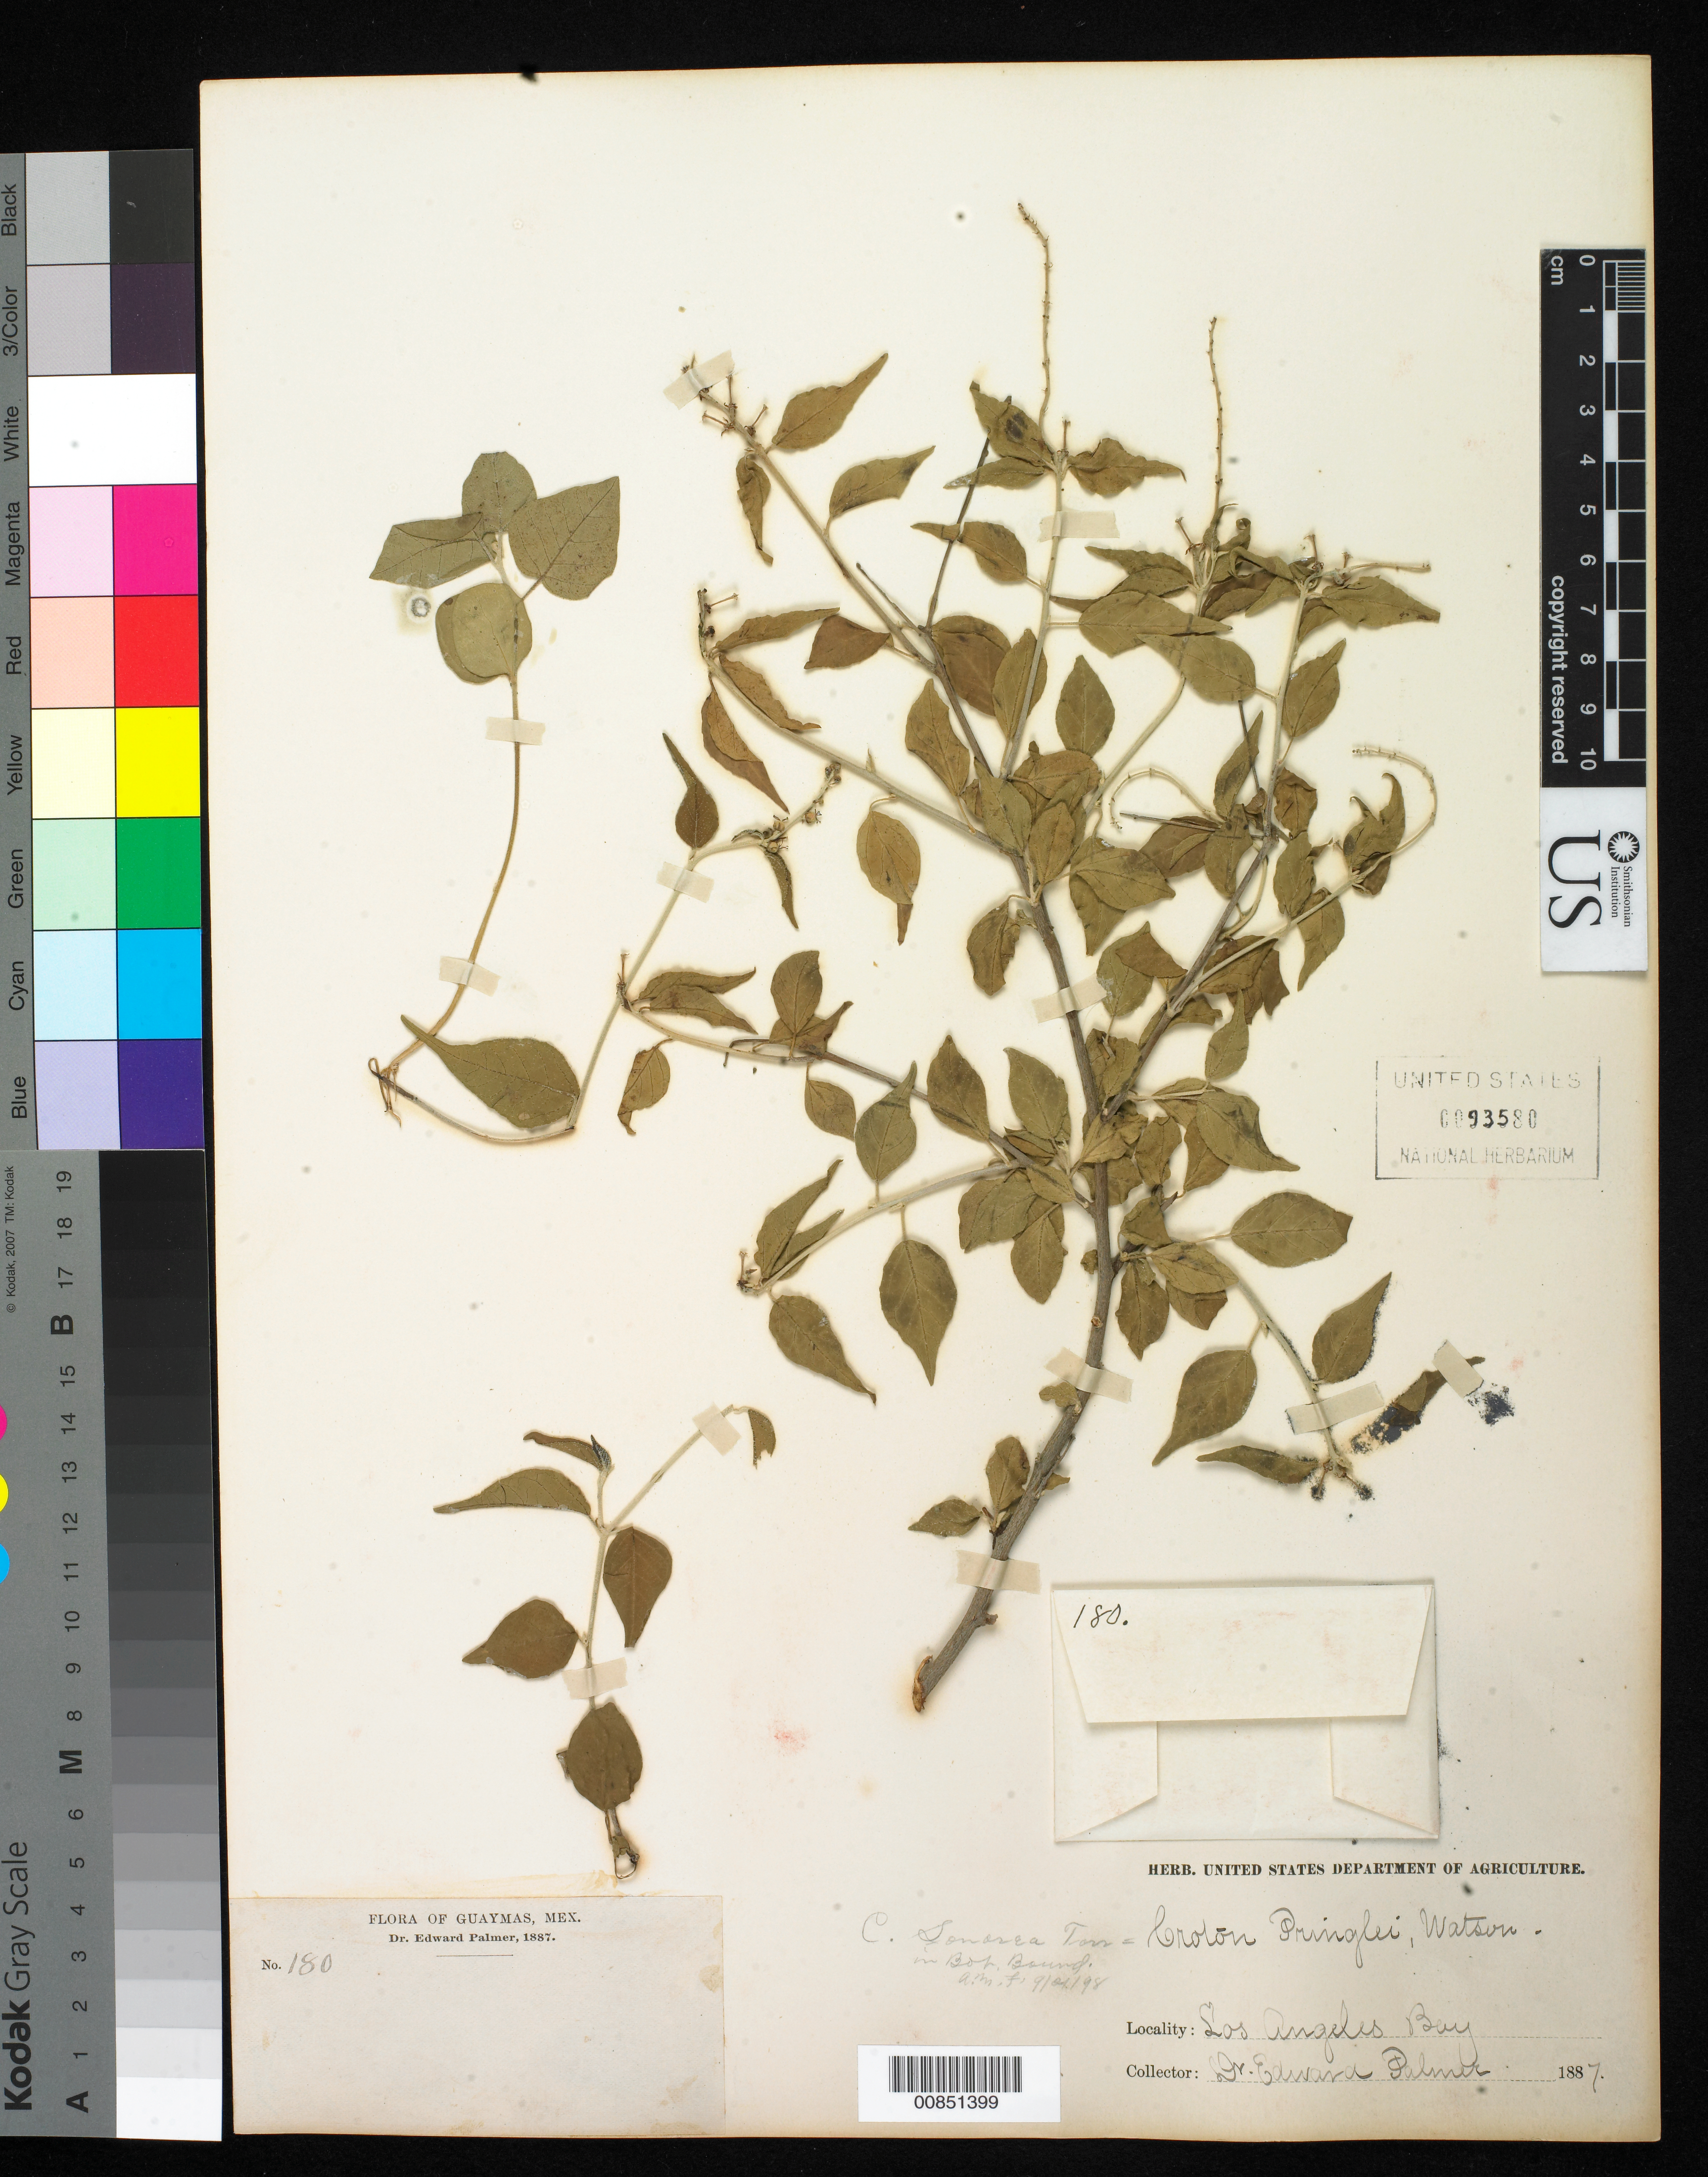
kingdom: Plantae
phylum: Tracheophyta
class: Magnoliopsida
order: Malpighiales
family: Euphorbiaceae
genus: Croton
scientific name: Croton furcellatus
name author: Baill.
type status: Isotype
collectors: E. Palmer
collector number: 180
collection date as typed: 1887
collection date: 1887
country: Mexico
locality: Los Angeles Bay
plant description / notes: Baillon (1891) cited the type of Croton furcellatus as "Scott-Elliot 180" from Madagascar, apparently due a labeling mix-up; the type is actually Palmer 180 from Mexico (B. van Ee & P. Berry, email comm. Oct. 2014).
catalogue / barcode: US 93580